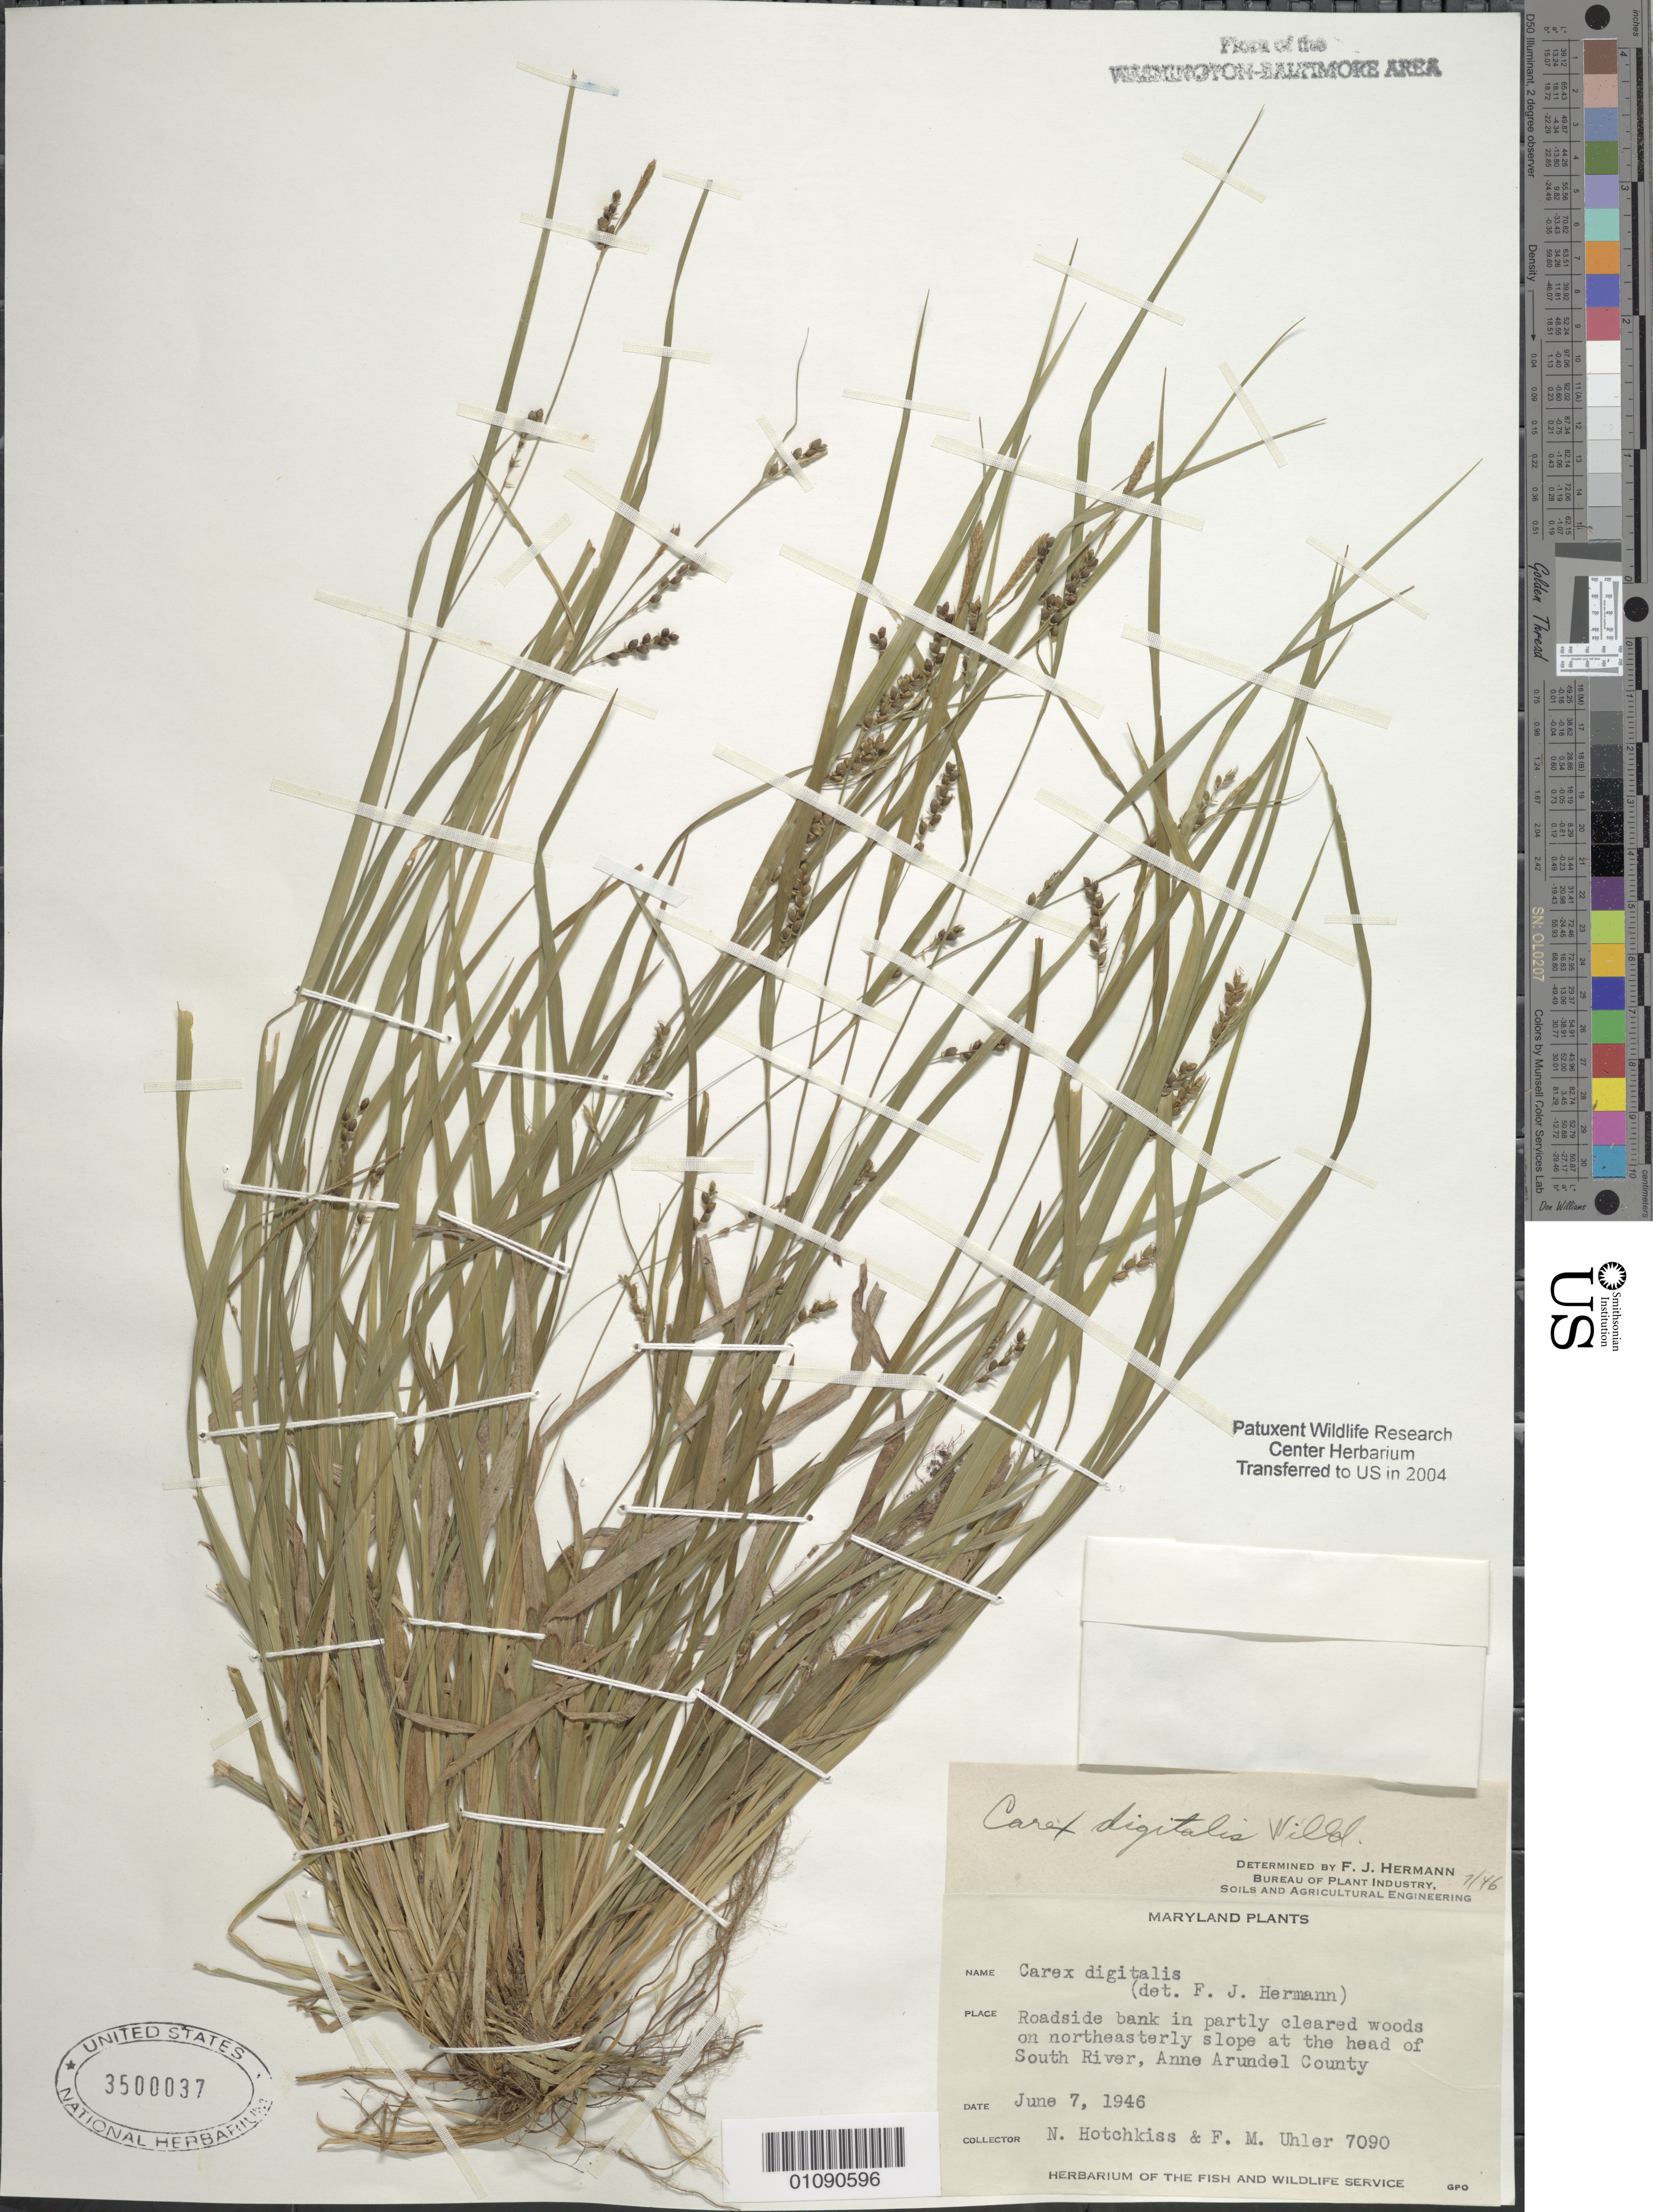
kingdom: Plantae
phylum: Tracheophyta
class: Liliopsida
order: Poales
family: Cyperaceae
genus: Carex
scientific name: Carex digitalis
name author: Willd.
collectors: N. Hotchkiss & F. M. Uhler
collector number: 7090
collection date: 1946-06-07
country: United States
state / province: Maryland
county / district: Anne Arundel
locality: At the head of South River.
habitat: Roadside bank in partly cleared woods on northeasterly slope of river.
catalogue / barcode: US 3500037